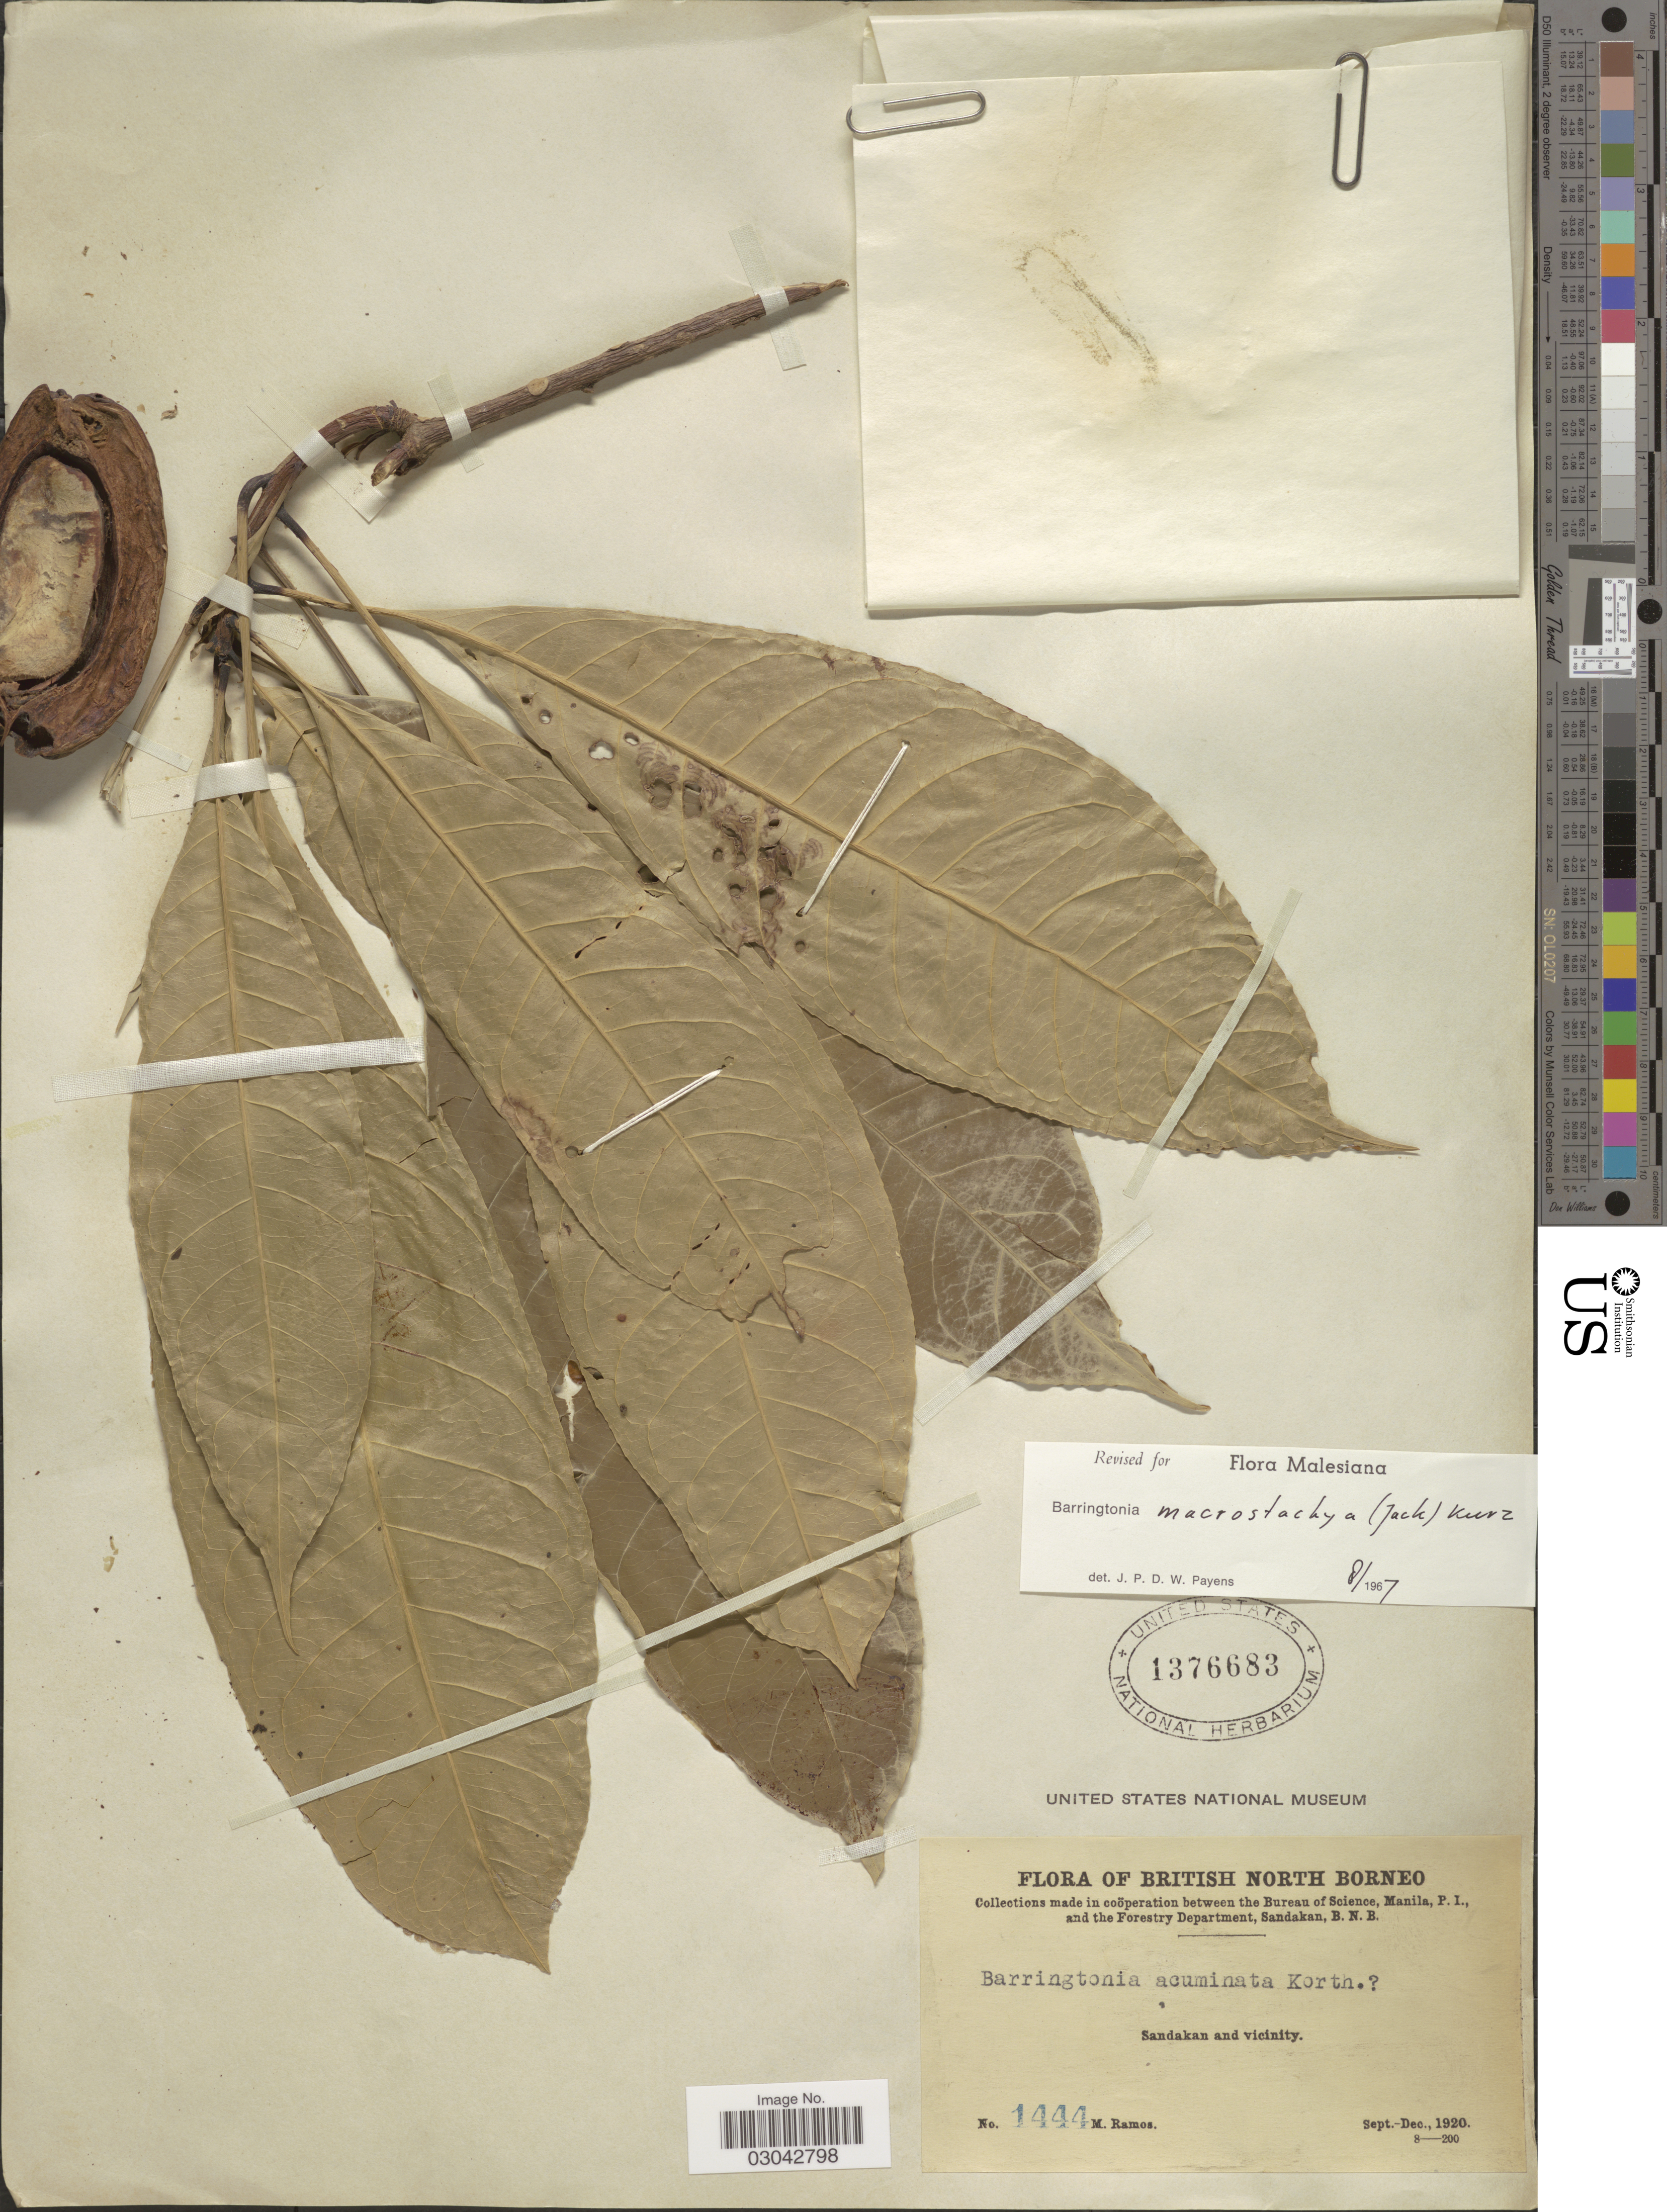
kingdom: Plantae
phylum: Tracheophyta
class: Magnoliopsida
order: Ericales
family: Lecythidaceae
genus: Barringtonia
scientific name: Barringtonia macrostachya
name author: (Jack) Kurz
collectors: M. Ramos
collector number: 1444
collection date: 1920-09/1920-12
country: Malaysia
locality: British North Borneo. Sandakan and vicinity.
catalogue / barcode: US 1376683